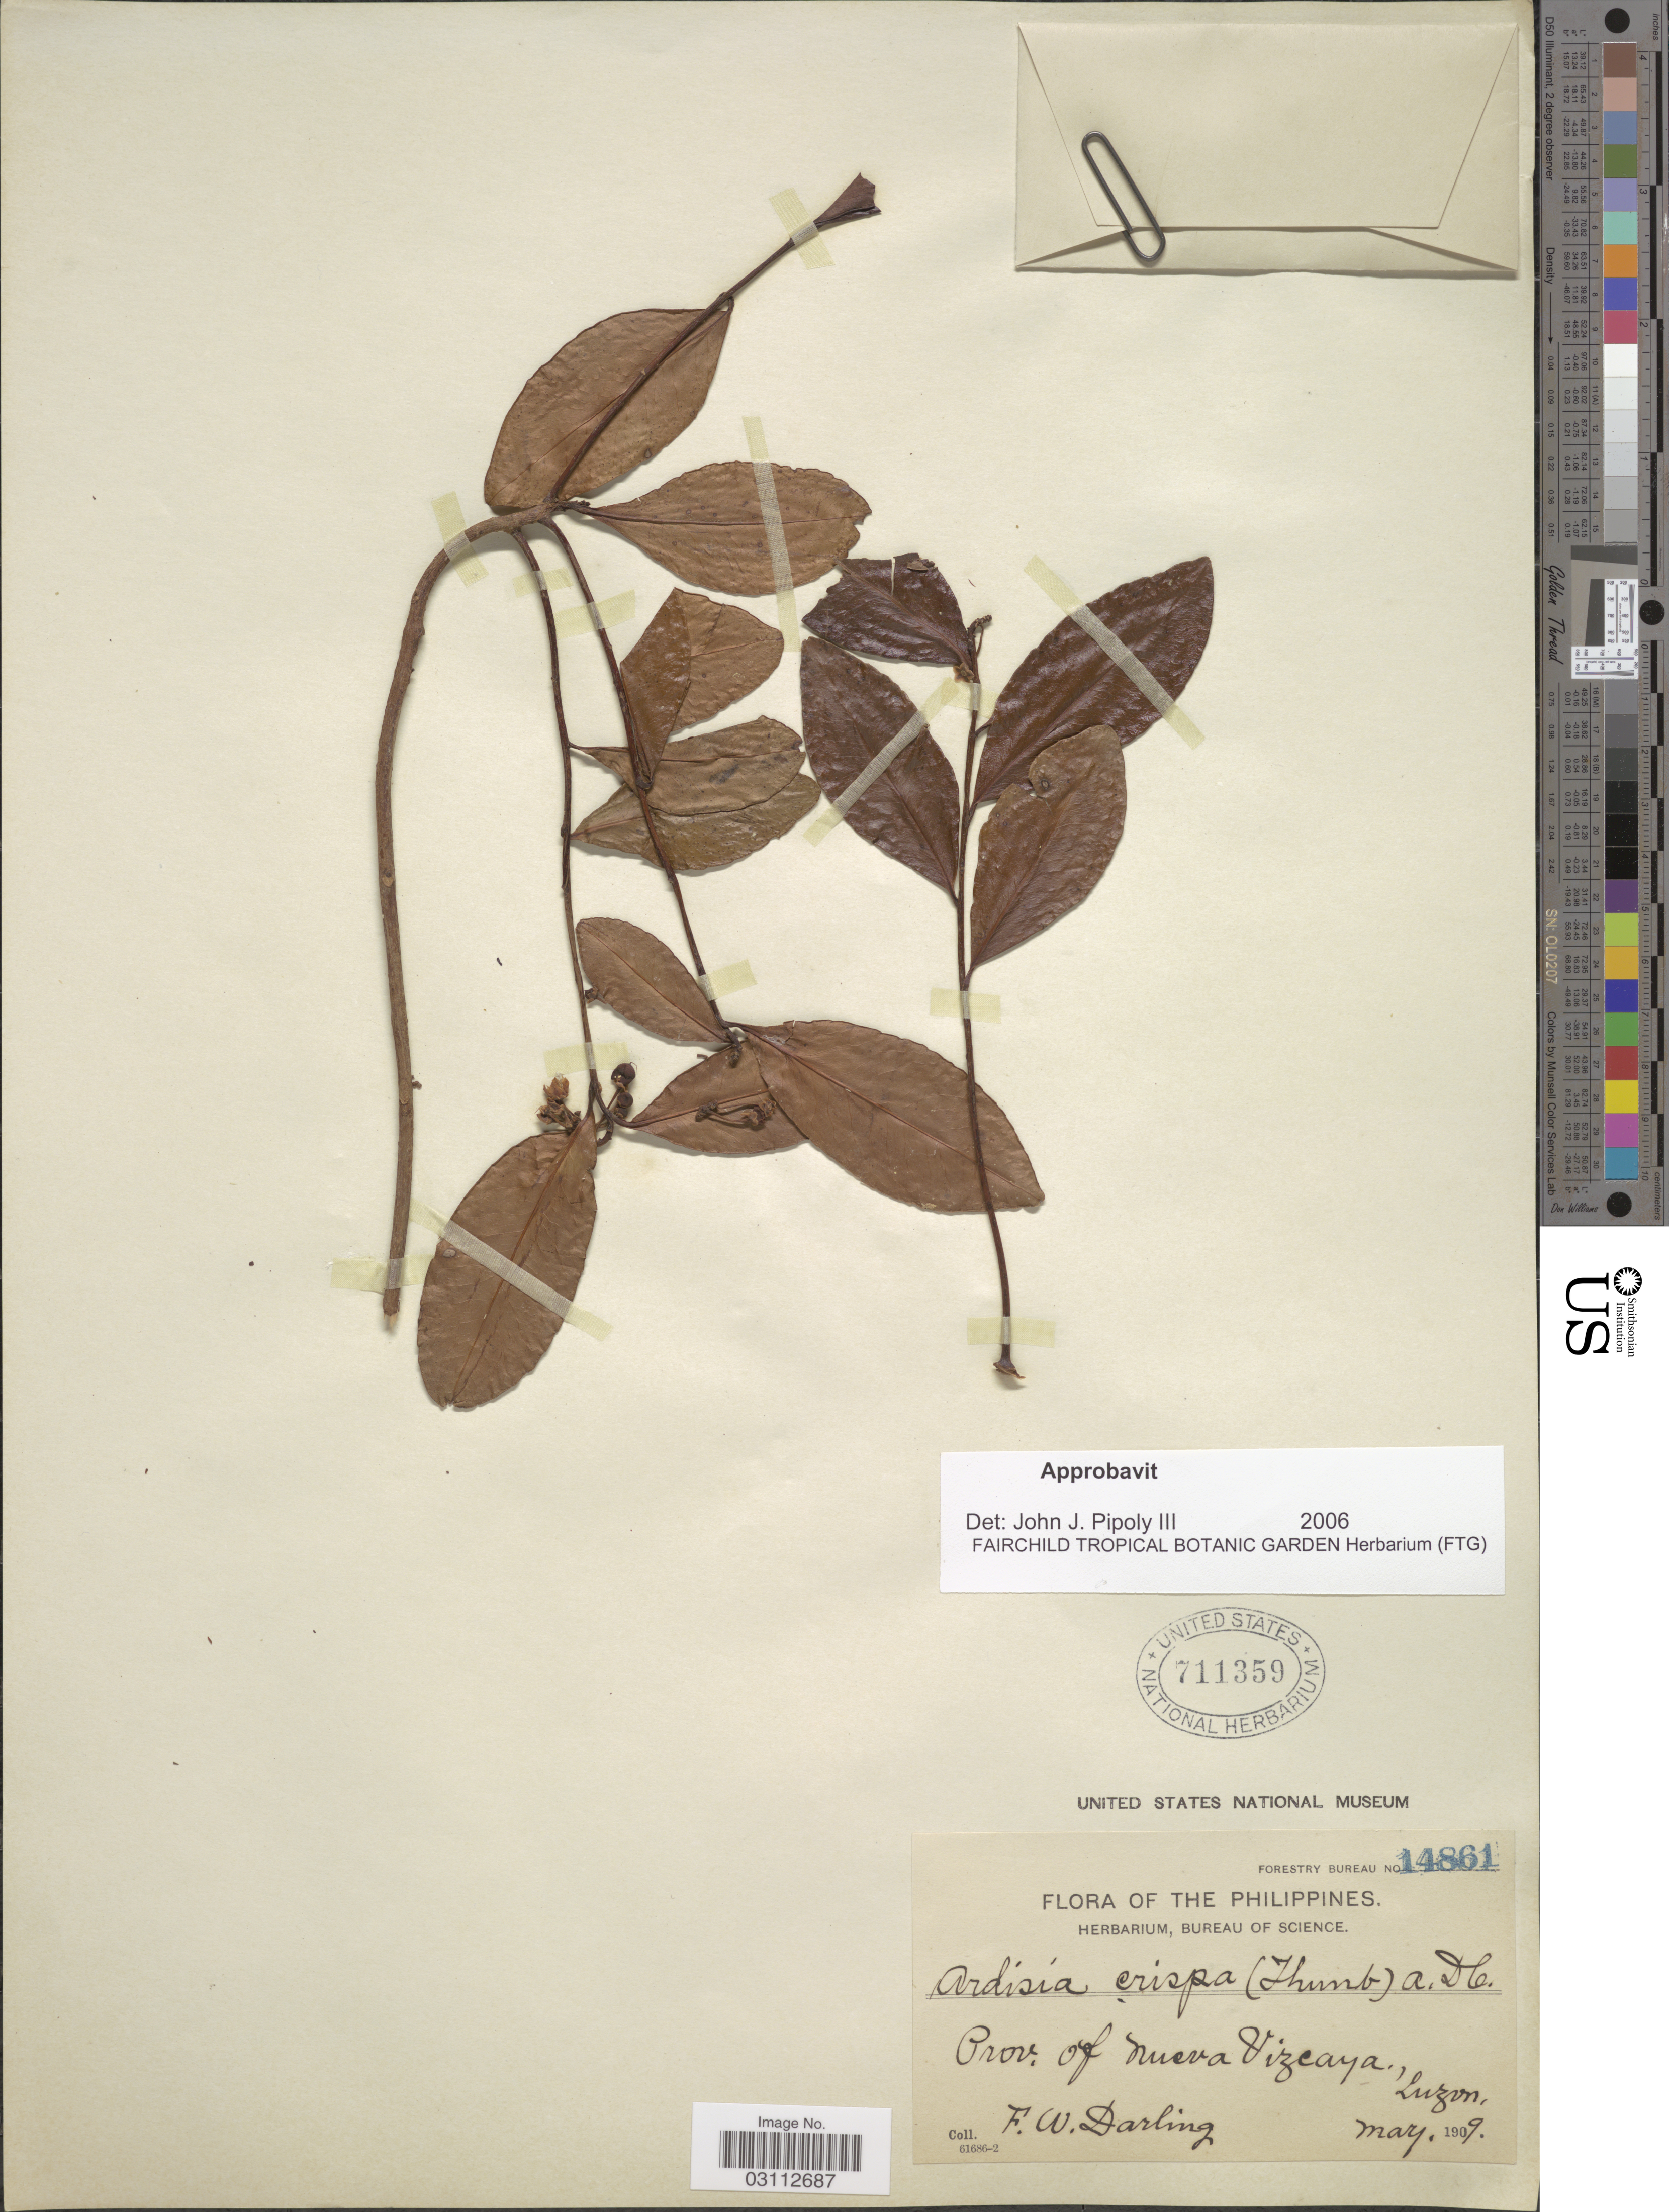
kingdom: Plantae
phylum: Tracheophyta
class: Magnoliopsida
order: Ericales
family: Primulaceae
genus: Ardisia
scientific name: Ardisia crenata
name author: Sims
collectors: F. Darling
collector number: Forestry Bureau 14861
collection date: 1909-05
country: Philippines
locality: Prov. of Nueva Vizcaya, Luzon.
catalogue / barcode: US 711359